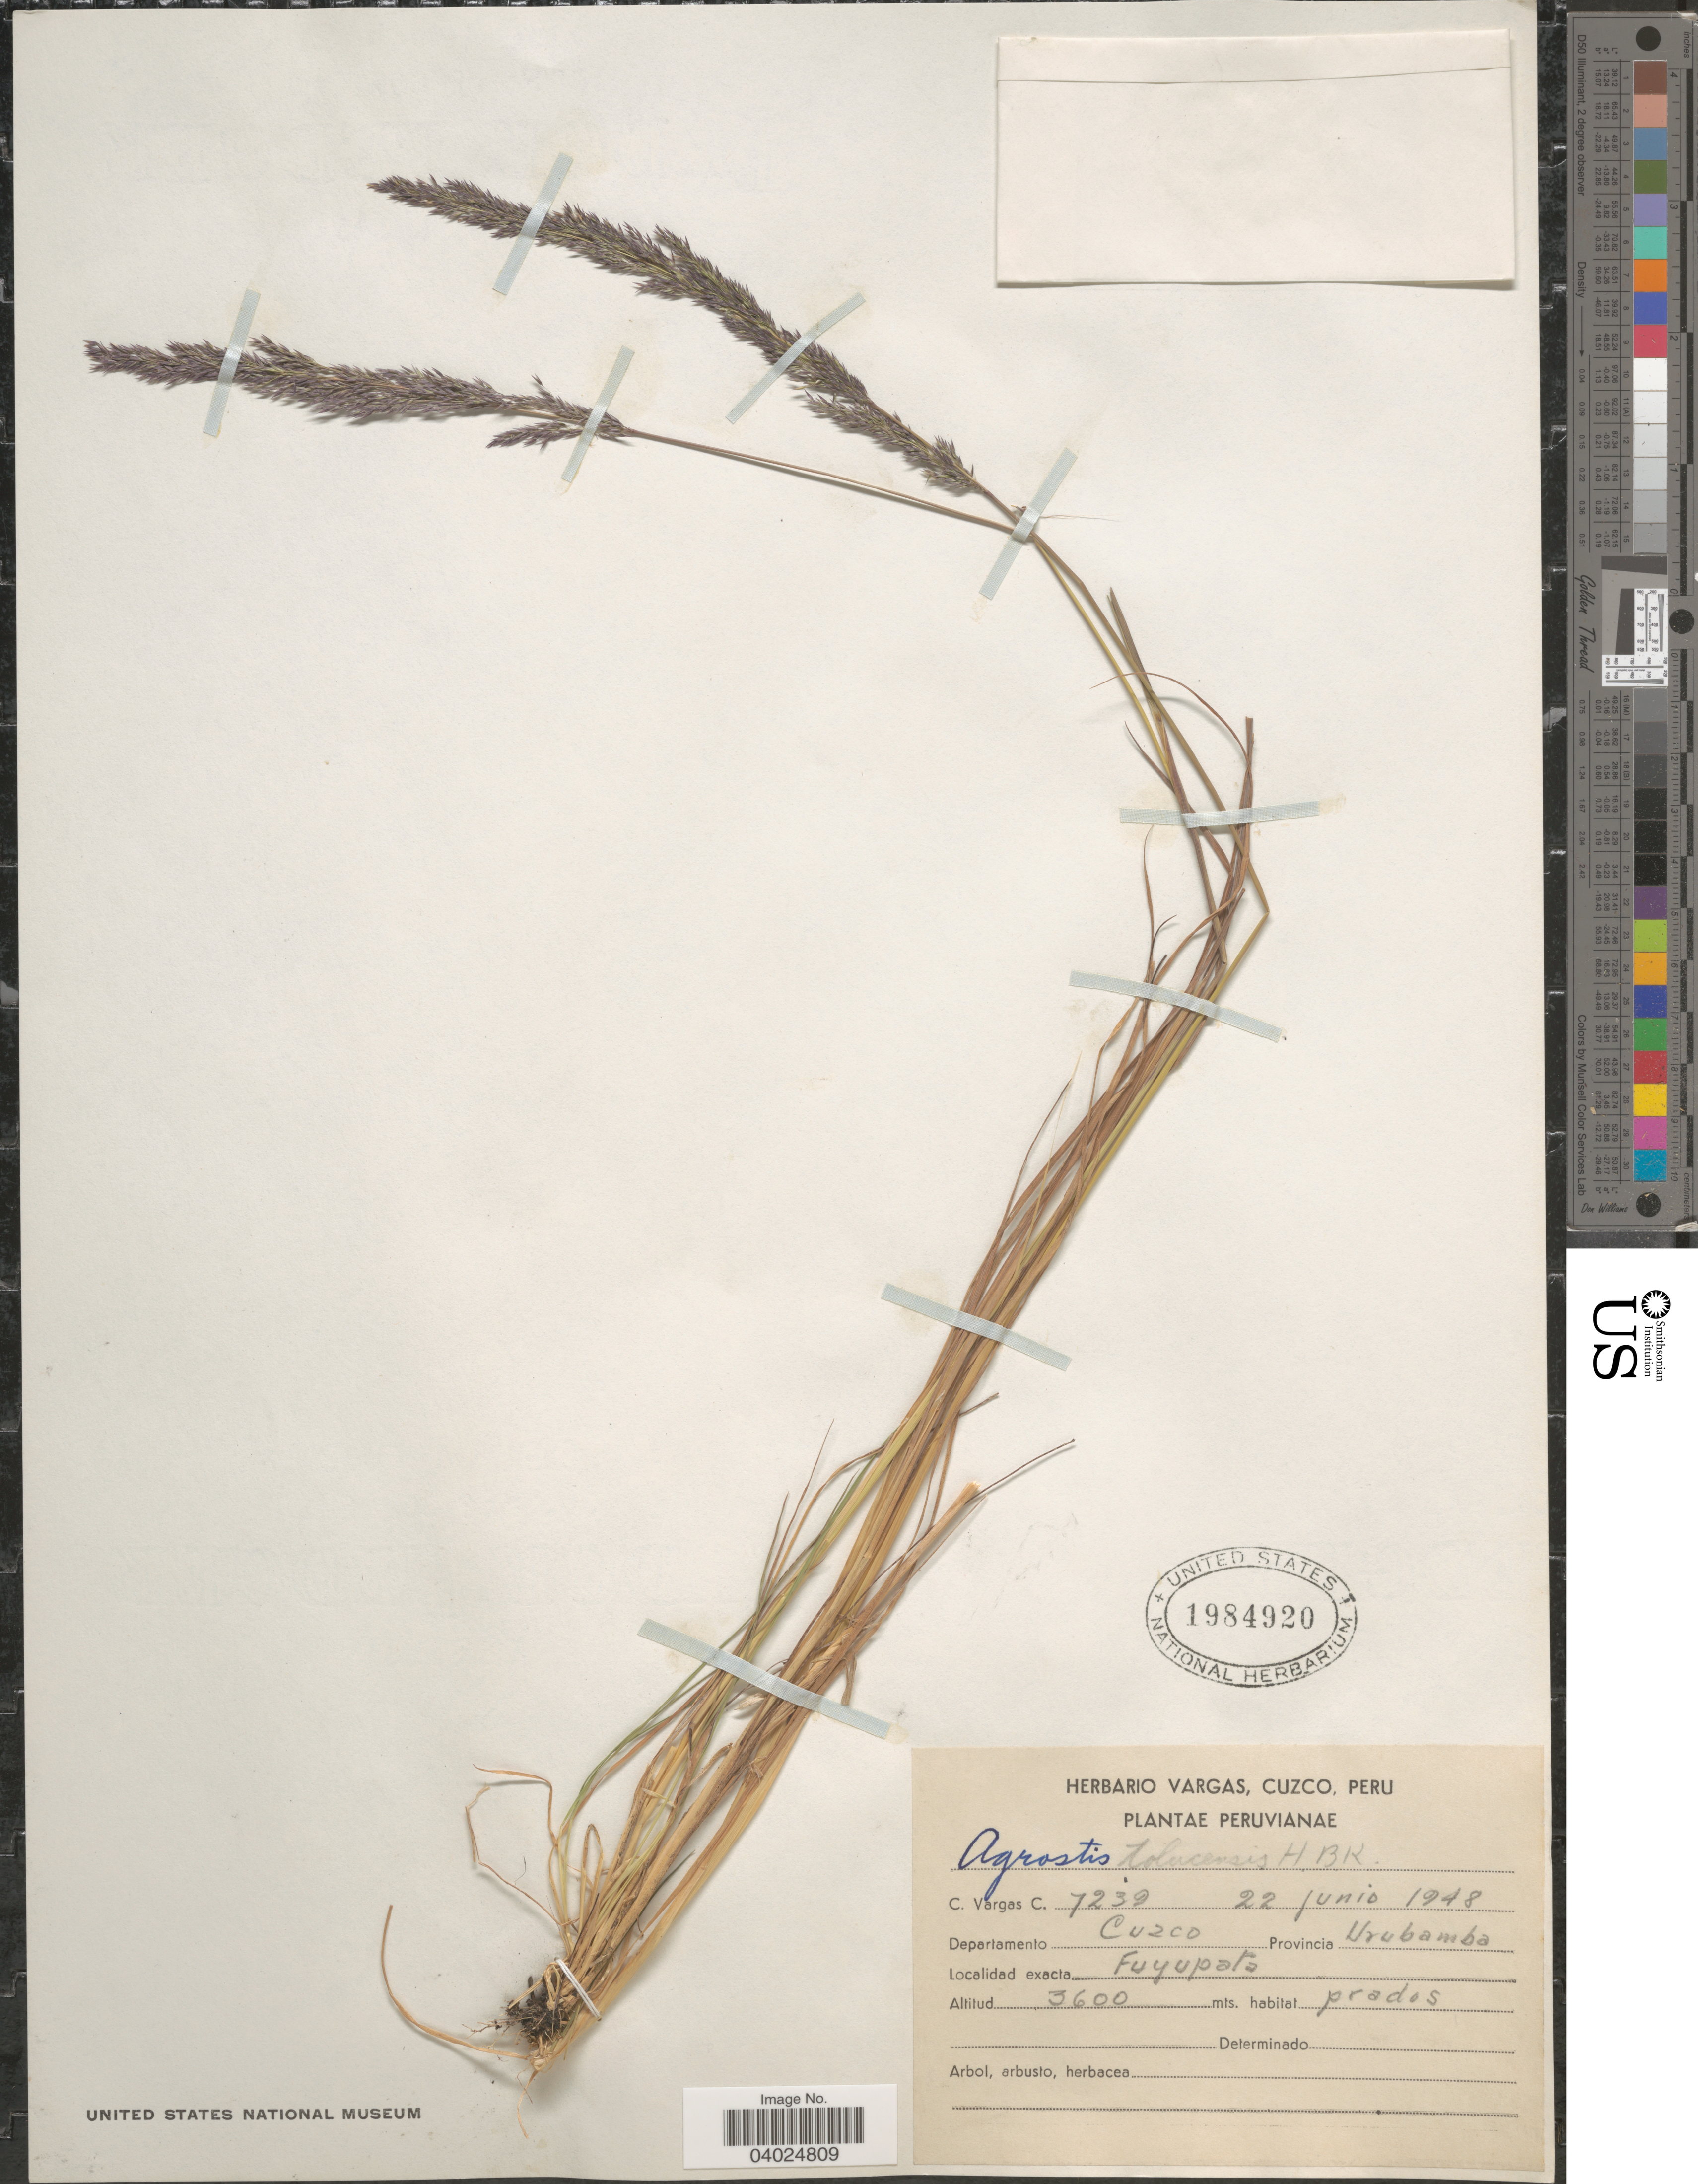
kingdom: Plantae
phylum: Tracheophyta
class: Liliopsida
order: Poales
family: Poaceae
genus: Agrostis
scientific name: Agrostis tolucensis Kunth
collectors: C. Vargas Calderón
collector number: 7239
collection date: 1948-06-22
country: Peru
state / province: Cusco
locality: Departamento Cuzco. Provincia Urubamba. Fuyupata.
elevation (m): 3600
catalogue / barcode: US 1984920